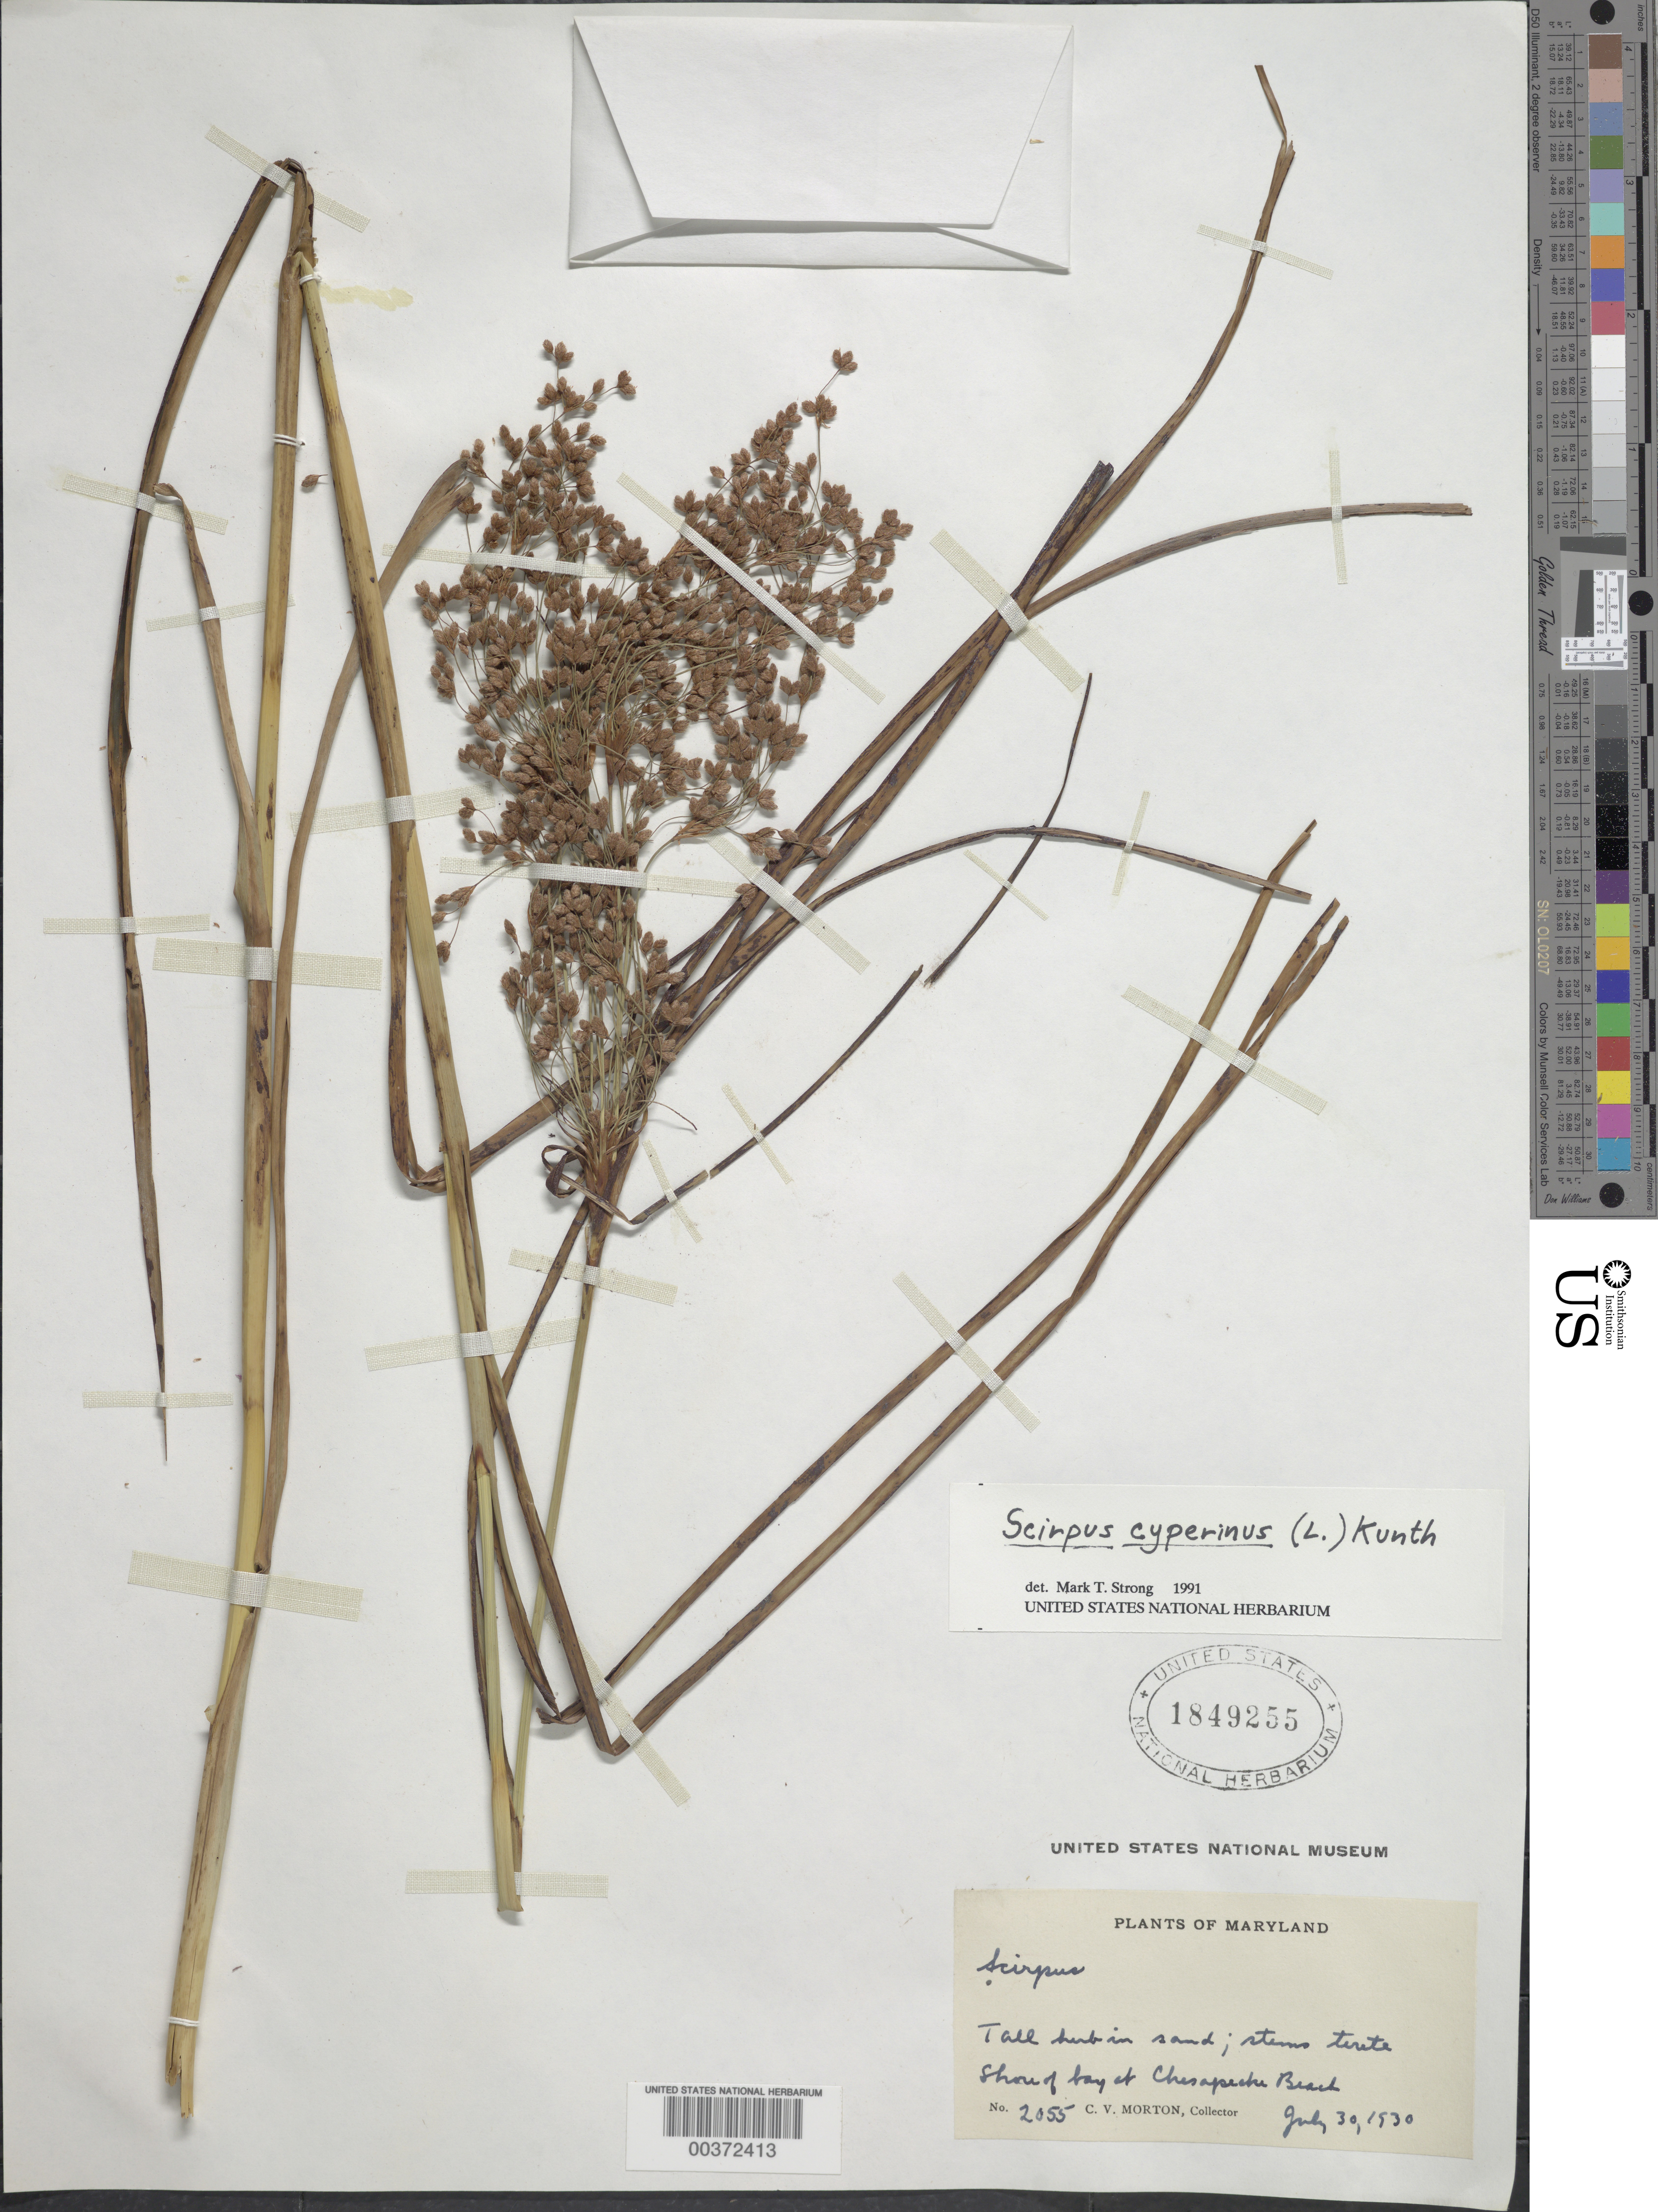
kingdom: Plantae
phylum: Tracheophyta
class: Liliopsida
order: Poales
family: Cyperaceae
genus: Scirpus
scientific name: Scirpus cyperinus (L.) Kunth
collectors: C. V. Morton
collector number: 2055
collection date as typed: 30 Jul 1930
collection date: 1930-07-30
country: United States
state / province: Maryland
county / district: Calvert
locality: Chesapeake Beach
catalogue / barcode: US 1849255